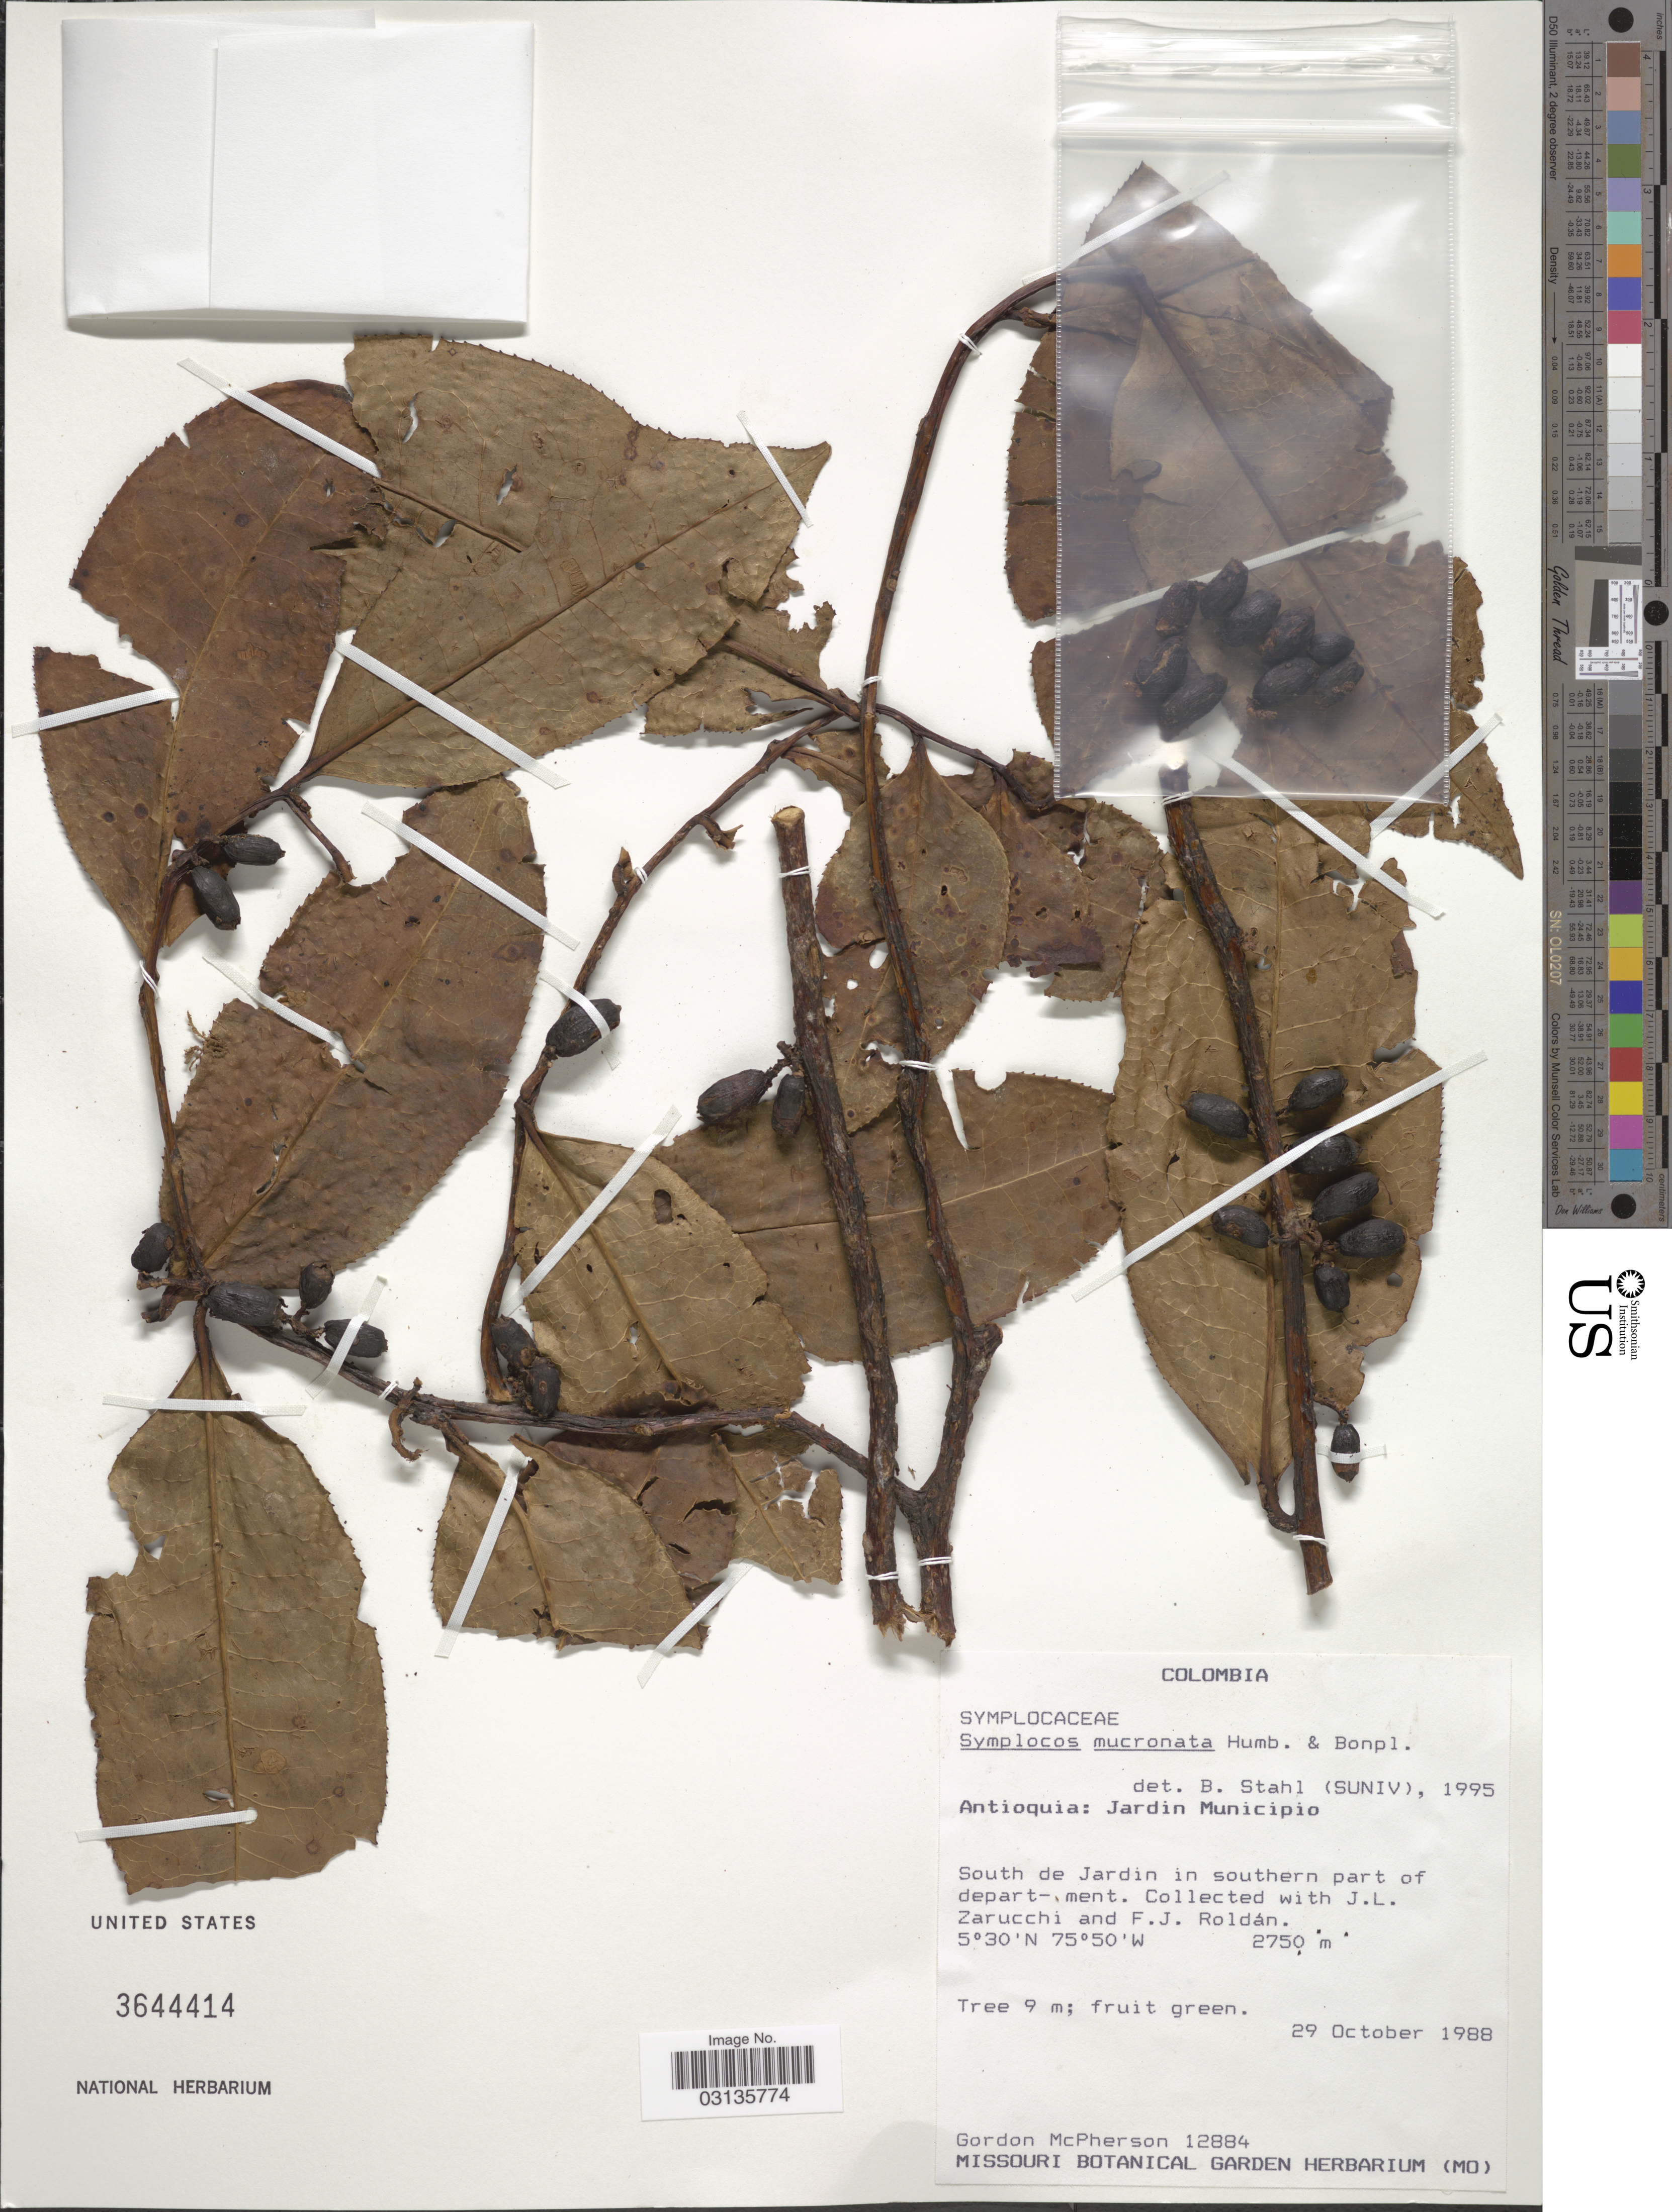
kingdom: Plantae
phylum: Tracheophyta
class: Magnoliopsida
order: Ericales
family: Symplocaceae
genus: Symplocos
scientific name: Symplocos mucronata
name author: Bonpl.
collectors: G. D. McPherson, J. L. Zarucchi & F. J. Roldán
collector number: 12884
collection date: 1988-10-29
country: Colombia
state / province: Antioquia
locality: Jardin Municipio. South de Jardin in southern part of department.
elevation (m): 2750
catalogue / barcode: US 3644414